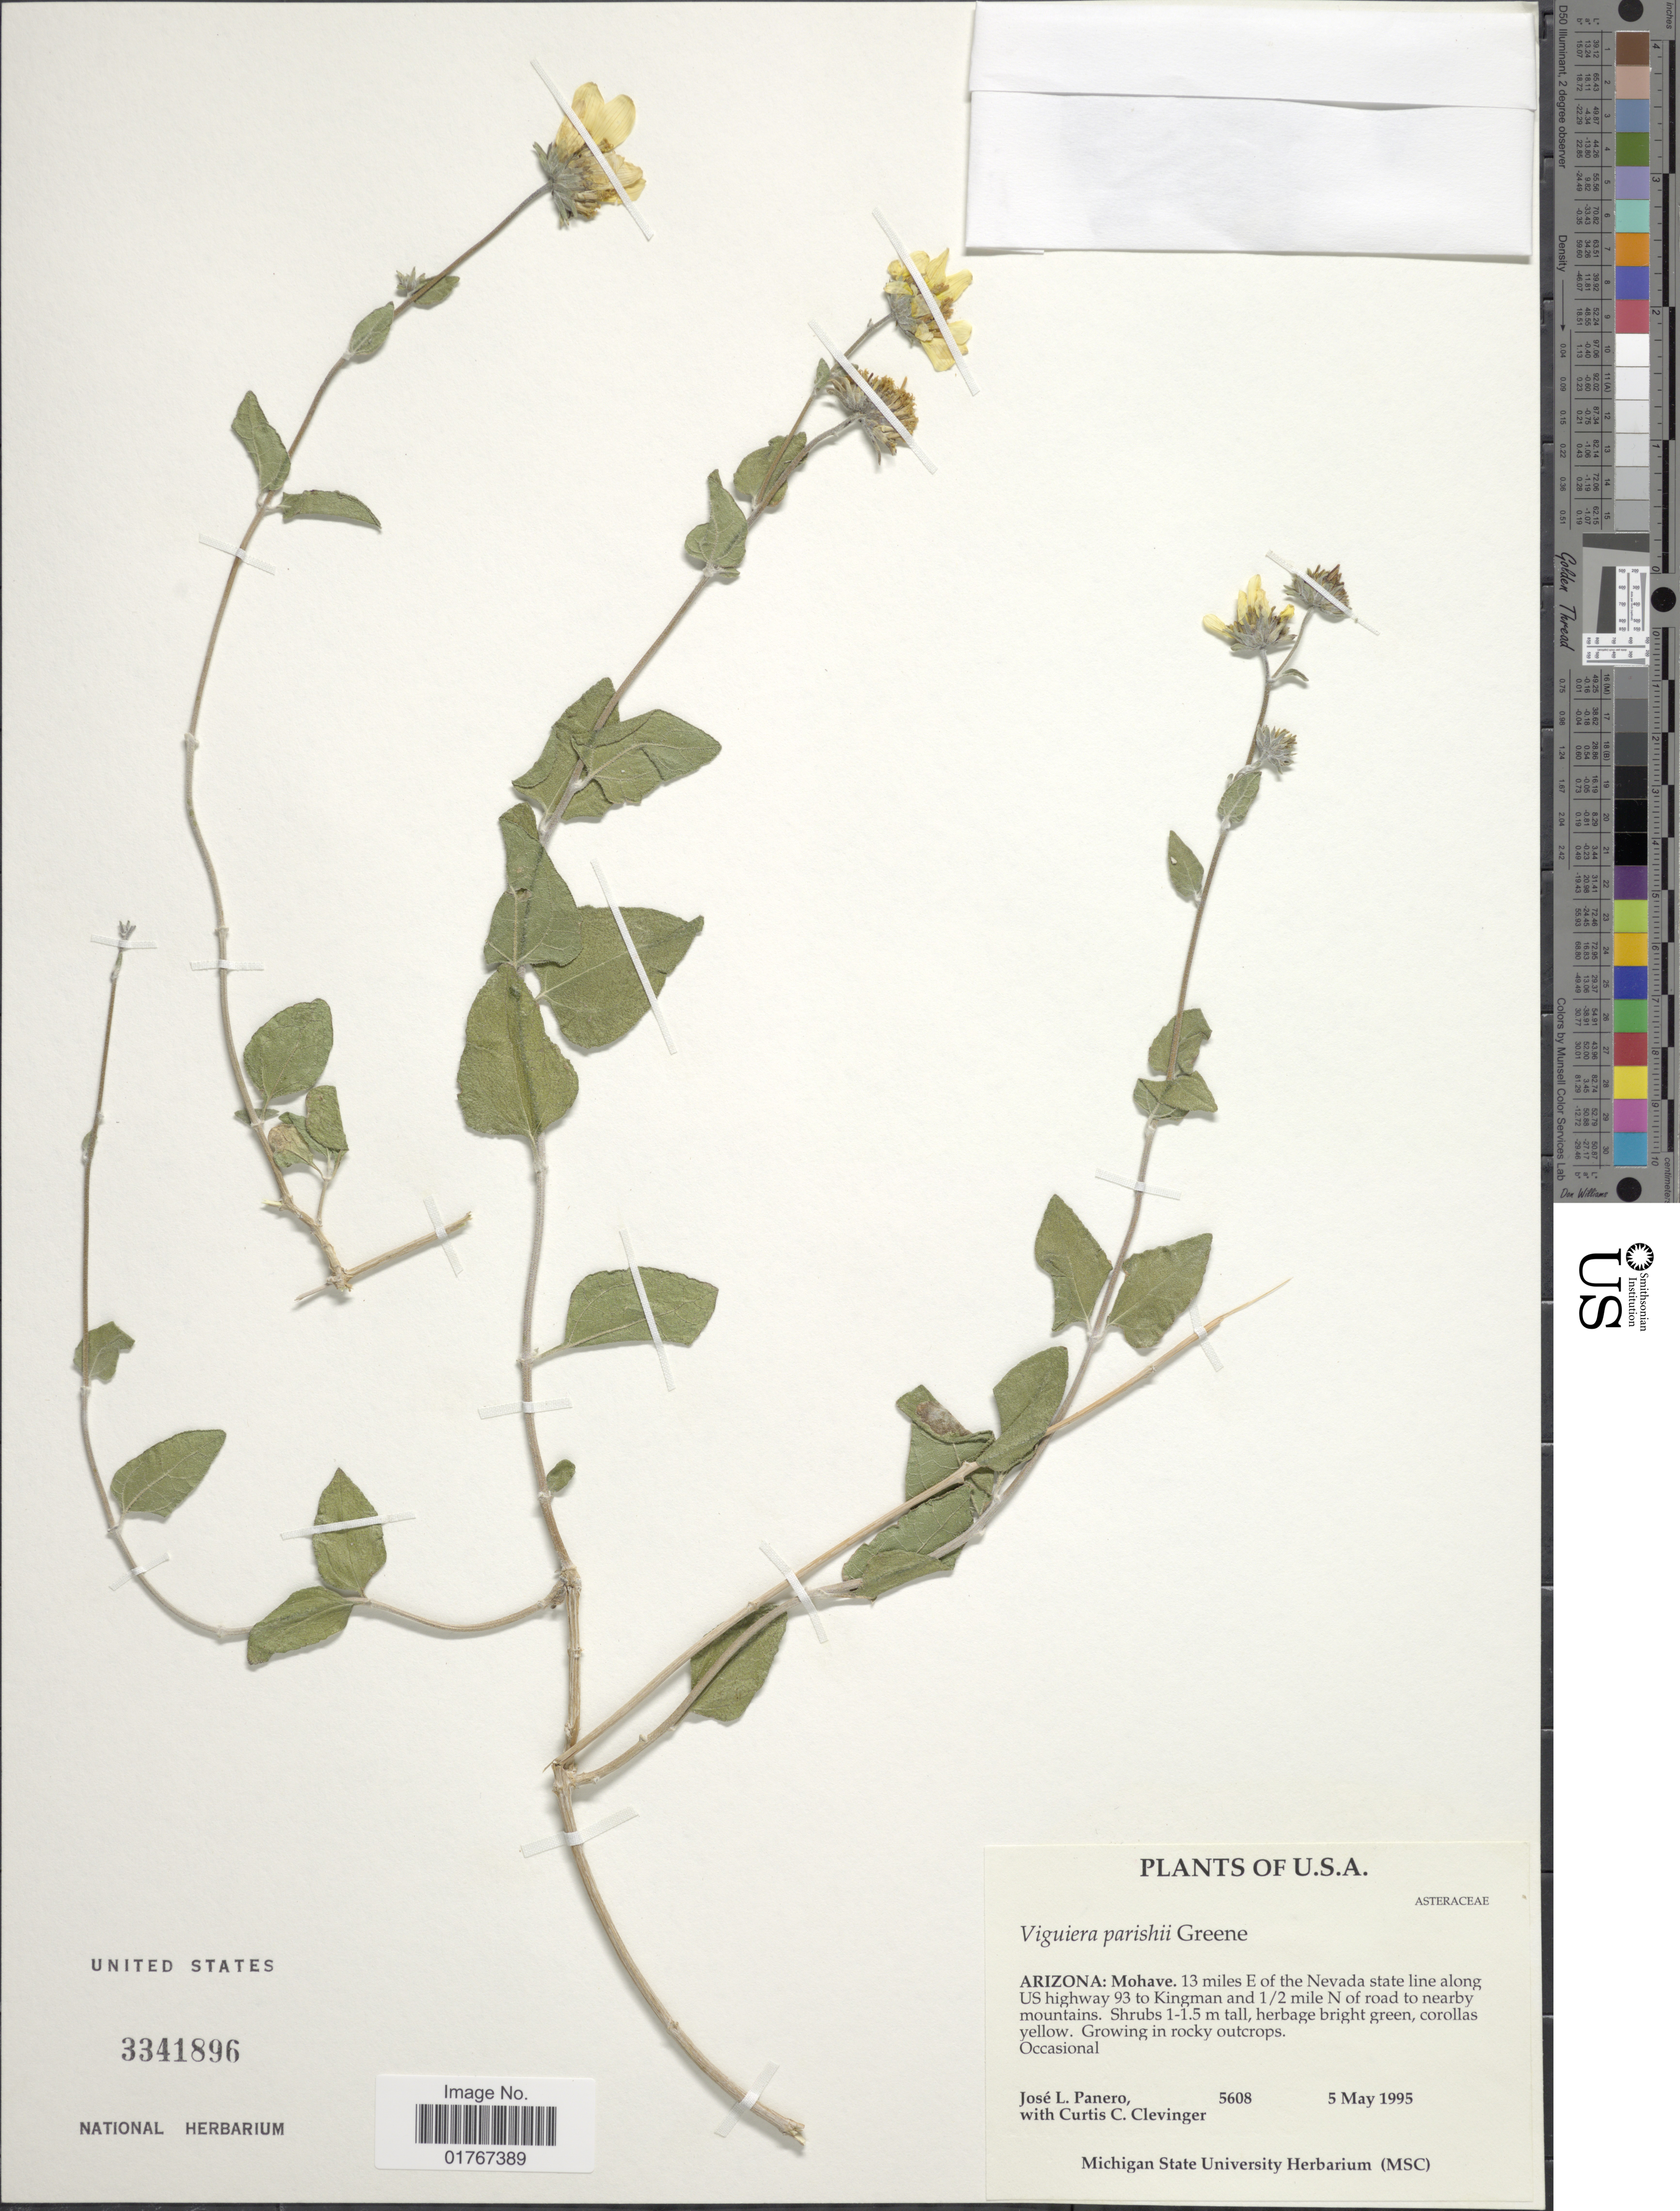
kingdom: Plantae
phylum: Tracheophyta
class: Magnoliopsida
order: Asterales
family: Asteraceae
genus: Viguiera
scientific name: Viguiera deltoidea var. parishii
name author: (Greene) Vasey & Rose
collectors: J. L. Panero & C. Clevinger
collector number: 5608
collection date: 1995-05-05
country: United States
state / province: Arizona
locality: Mohave. 13 miles E of the Nevada state line aling US highway 93 to Kingman and 1/2 mile N of road to nearby mountains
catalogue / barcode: US 3341896